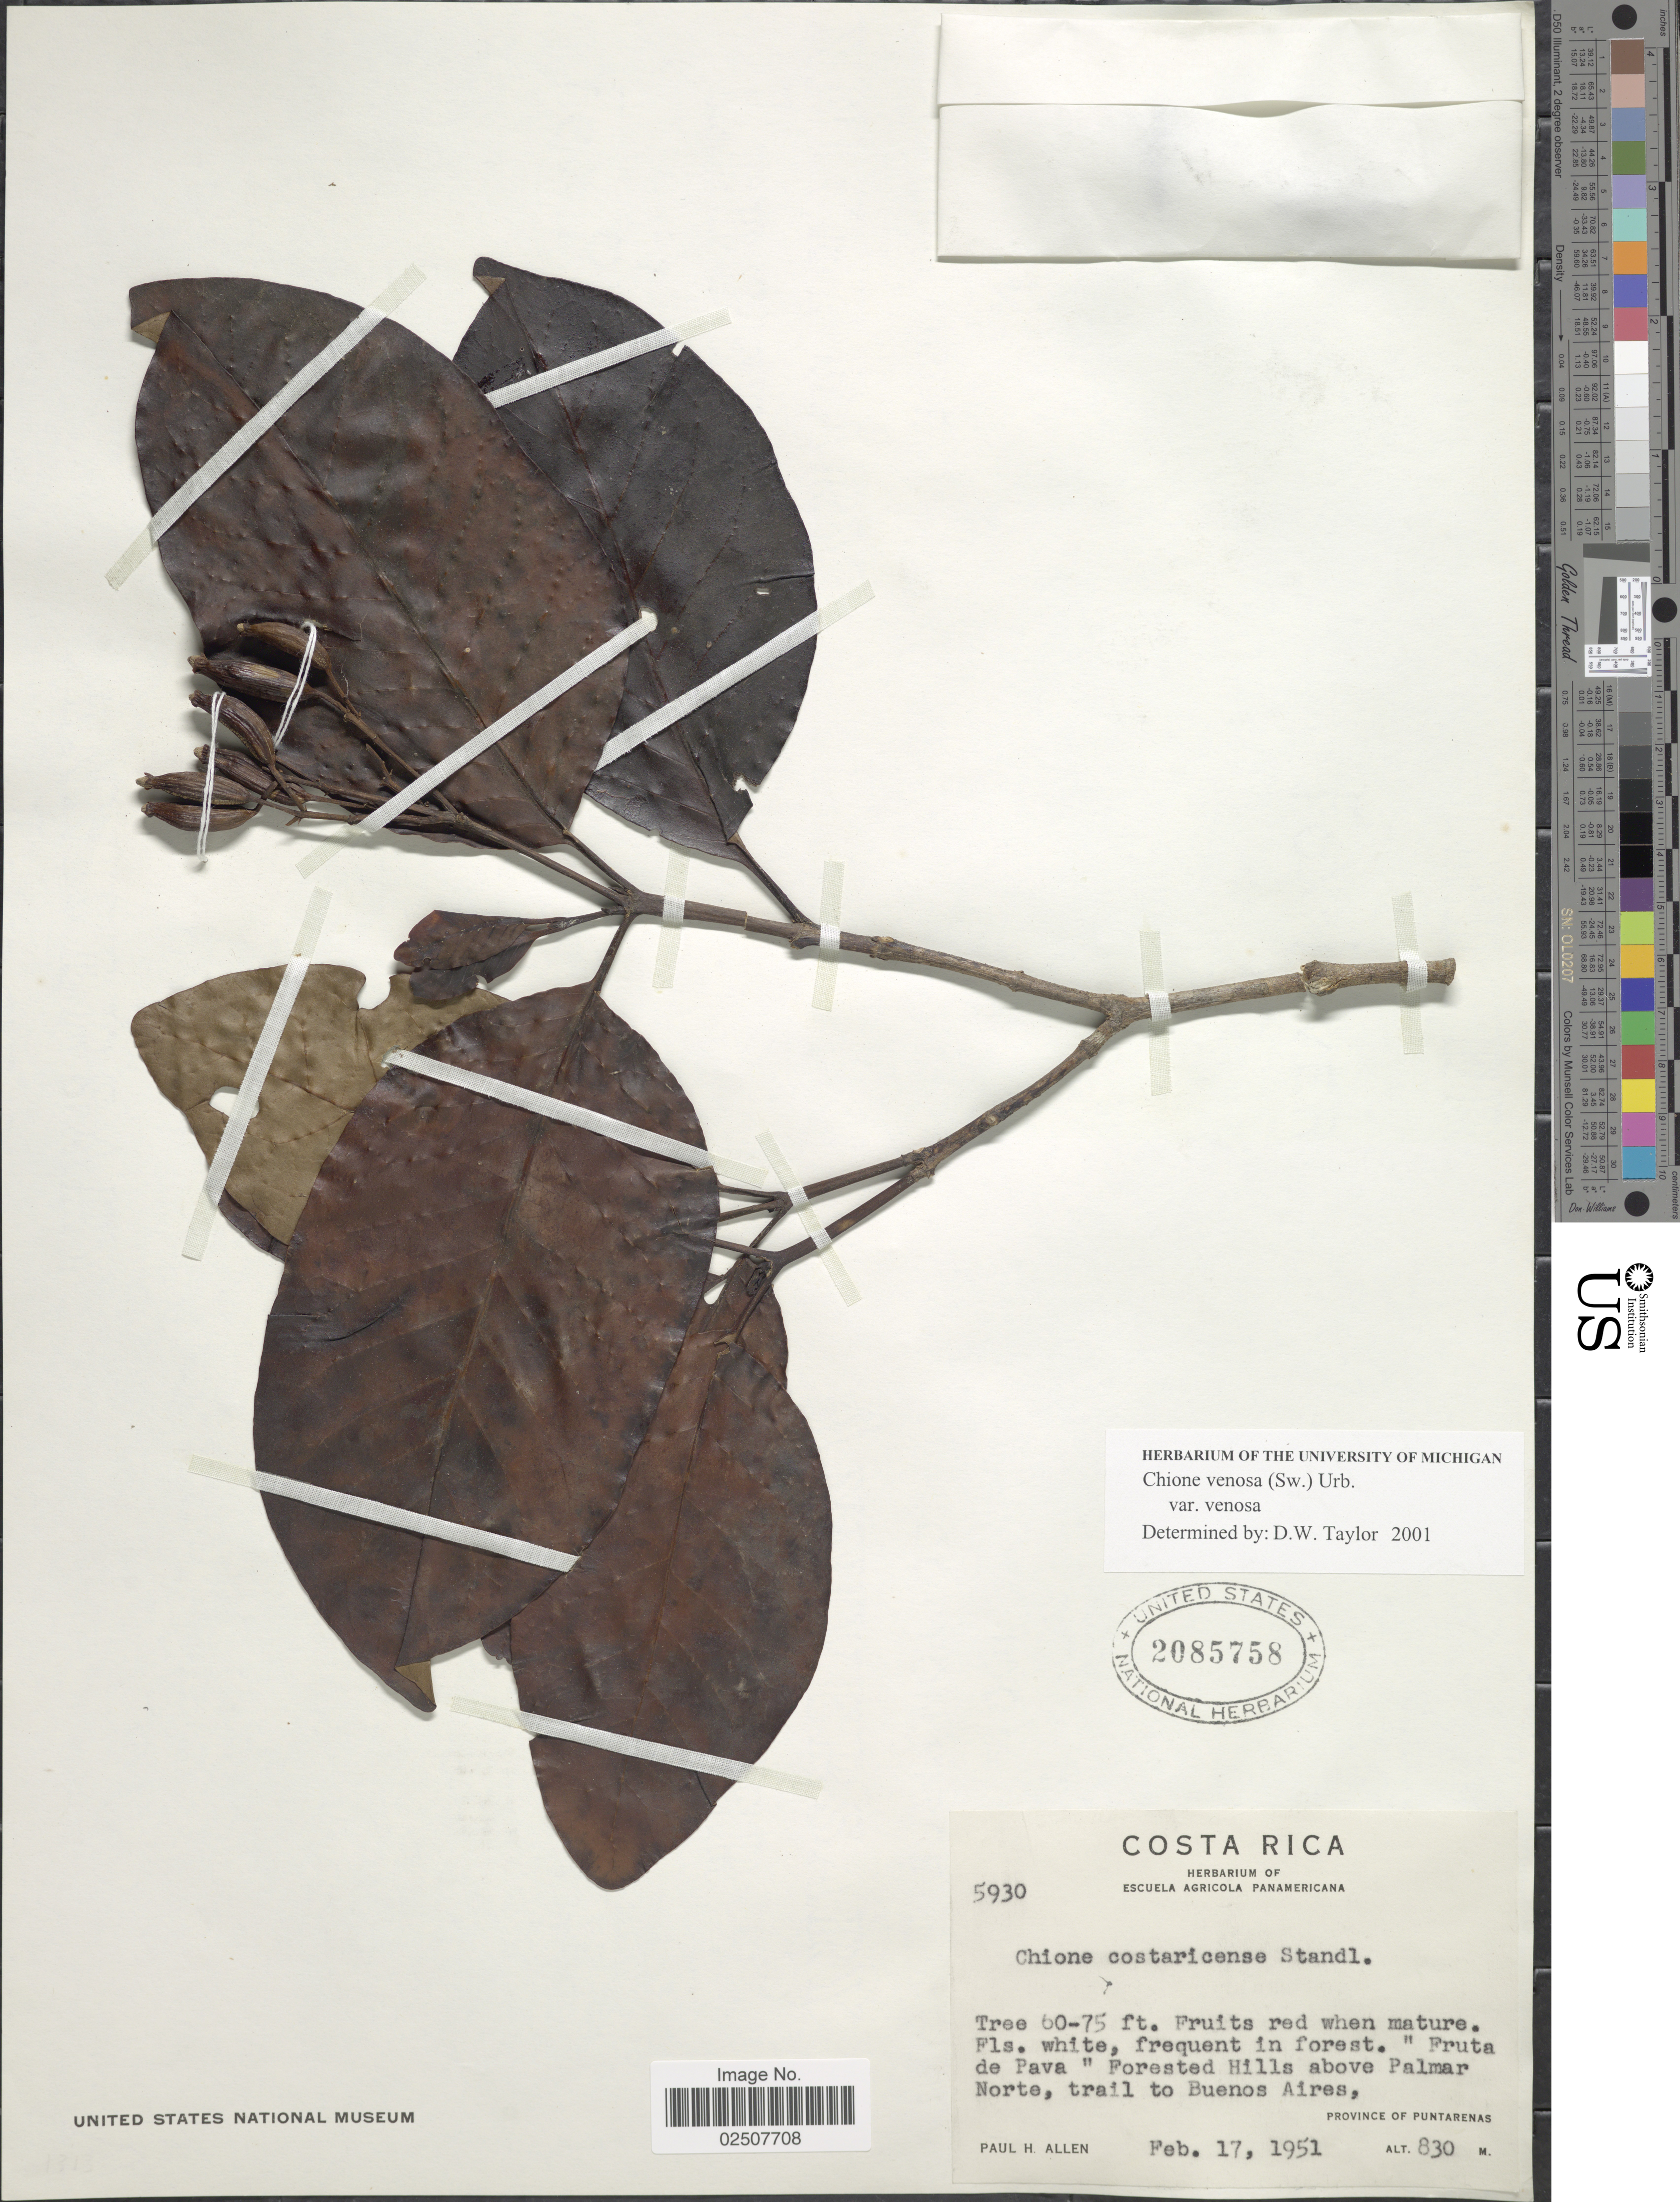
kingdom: Plantae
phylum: Tracheophyta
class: Magnoliopsida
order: Gentianales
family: Rubiaceae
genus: Chione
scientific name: Chione venosa var. venosa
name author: (Sw.) Urb.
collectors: P. H. Allen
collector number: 5930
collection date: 1951-02-17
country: Costa Rica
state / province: Puntarenas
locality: Frequent in forest. 'Fruta de Pava' Forested Hills above Palmar Norte, trail to Buenos Aires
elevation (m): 830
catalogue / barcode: US 2085758